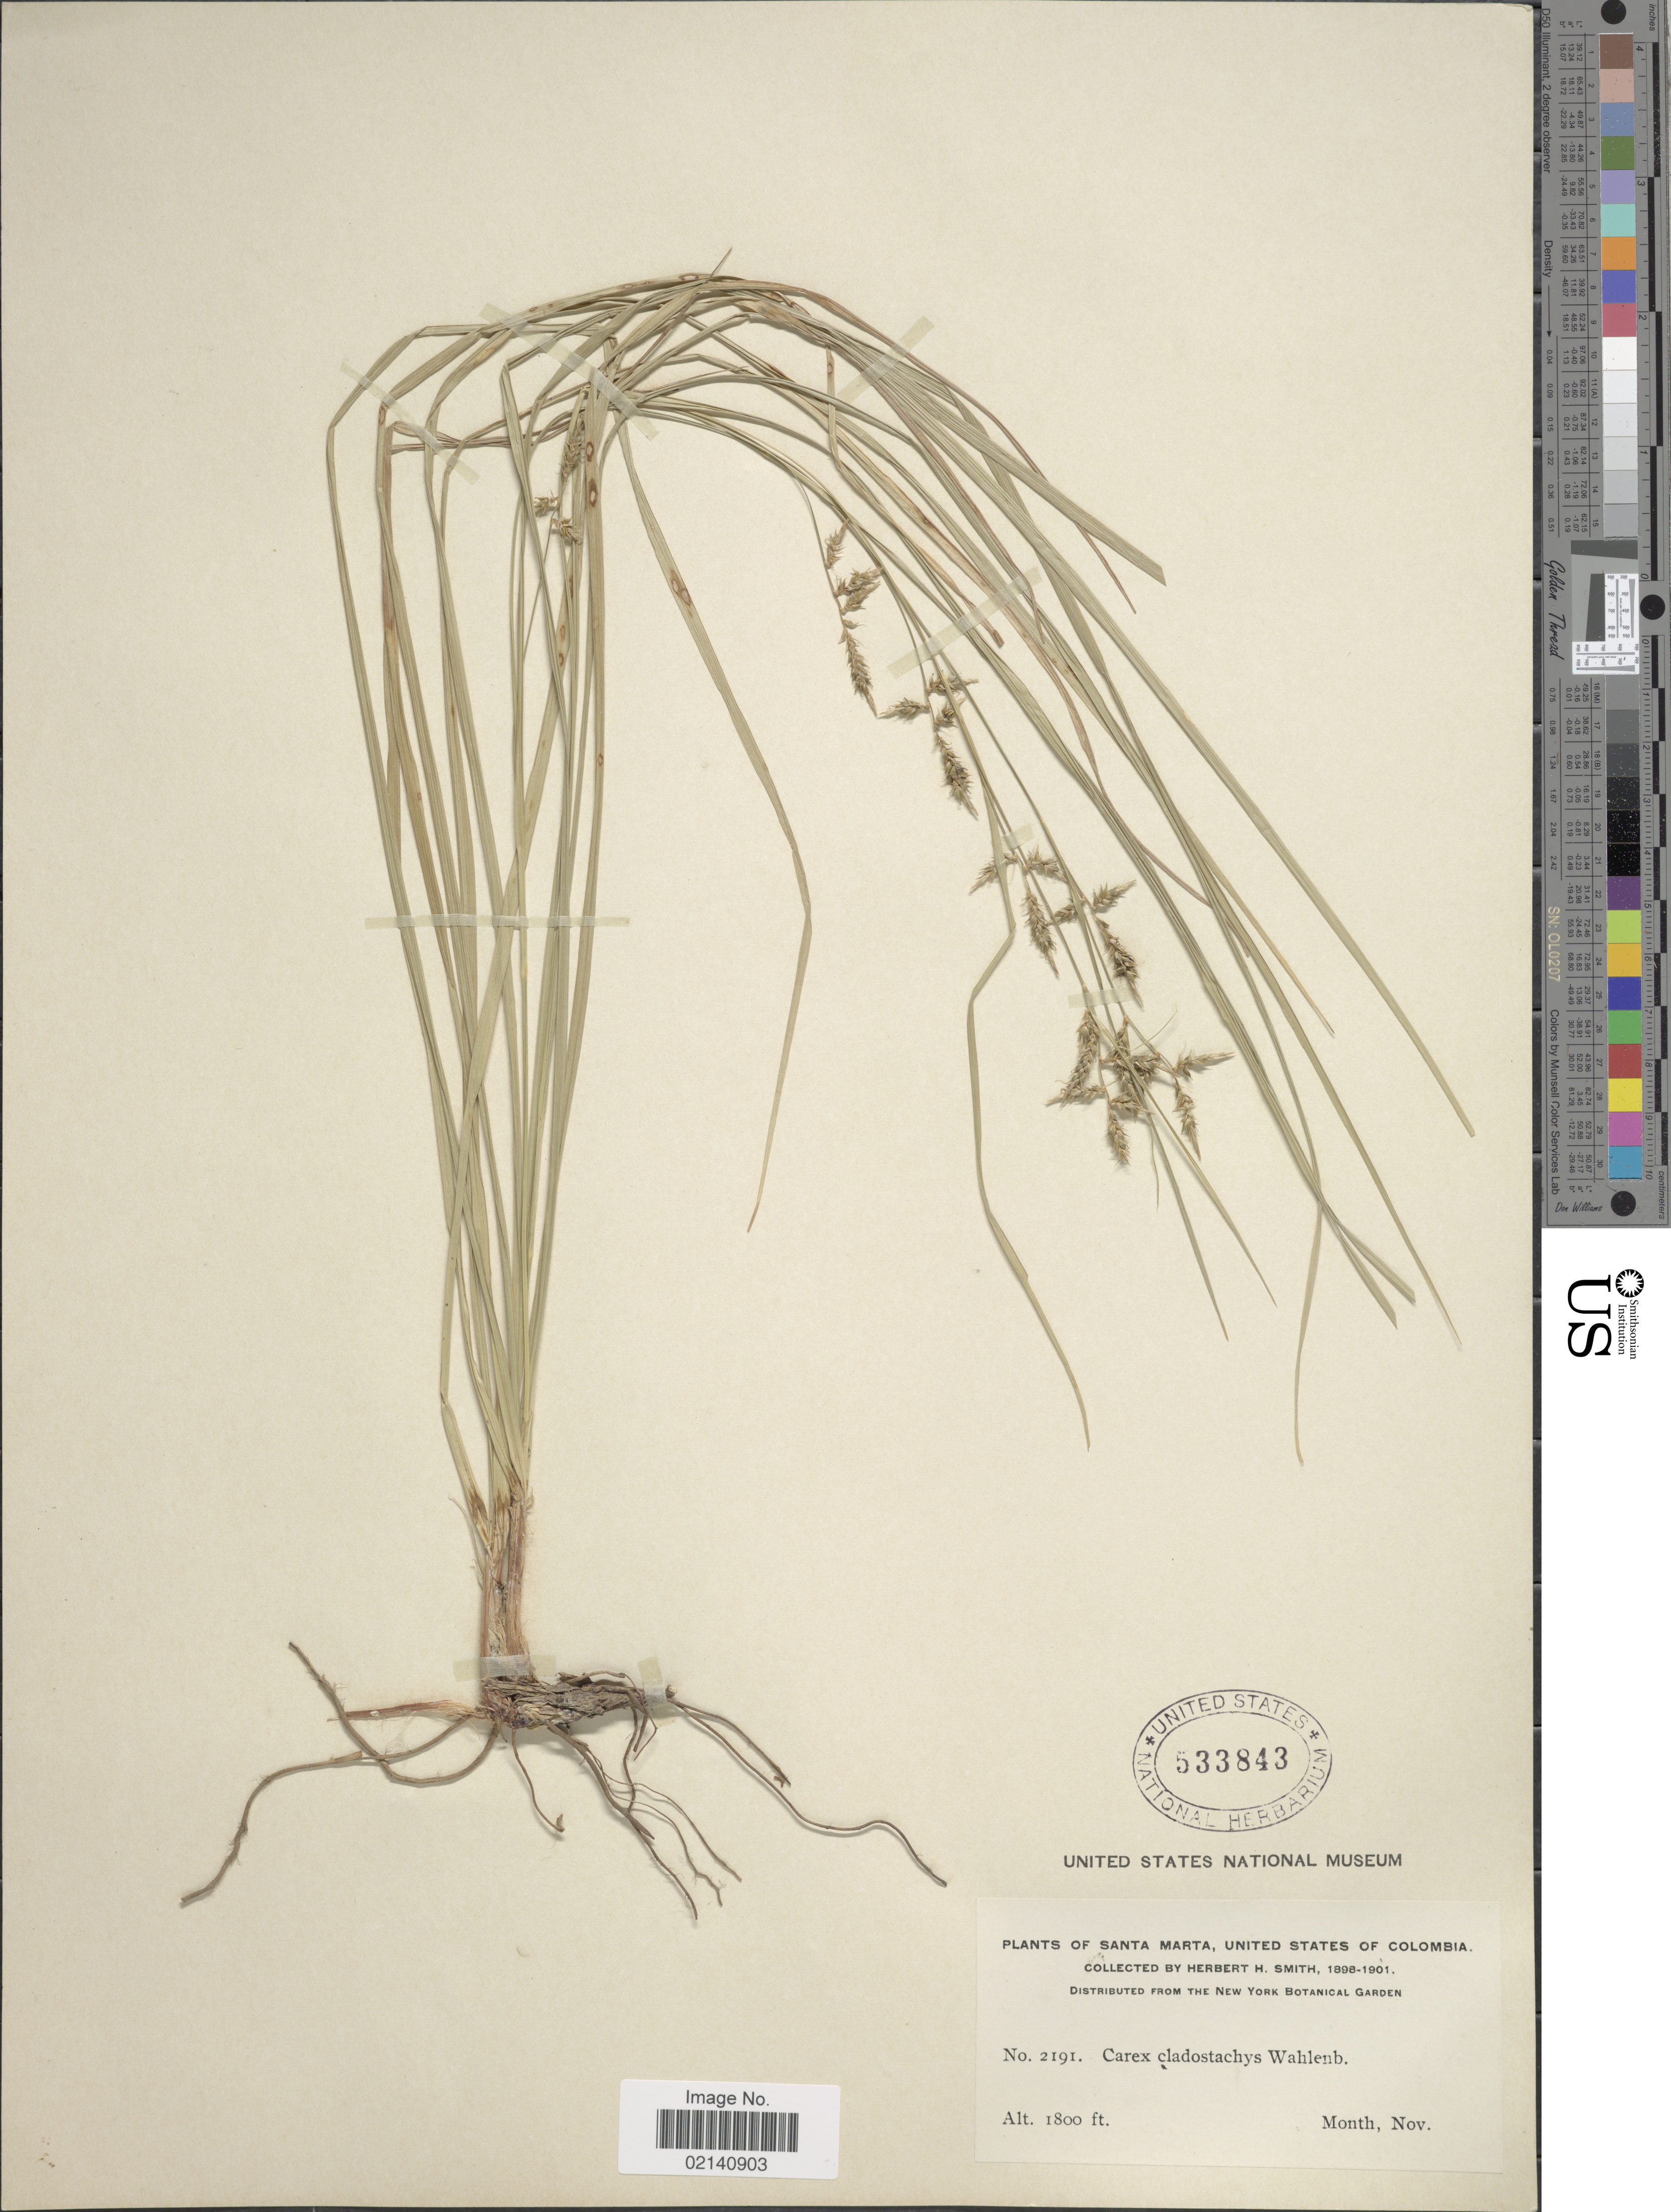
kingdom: Plantae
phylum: Tracheophyta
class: Liliopsida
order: Poales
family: Cyperaceae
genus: Carex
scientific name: Carex polystachya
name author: Sw. ex Wahlenb.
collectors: Herbert H. Smith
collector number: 2191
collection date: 1898-11/1901-11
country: Colombia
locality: Santa Marta, United States of Colombia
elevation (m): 549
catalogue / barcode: US 533843